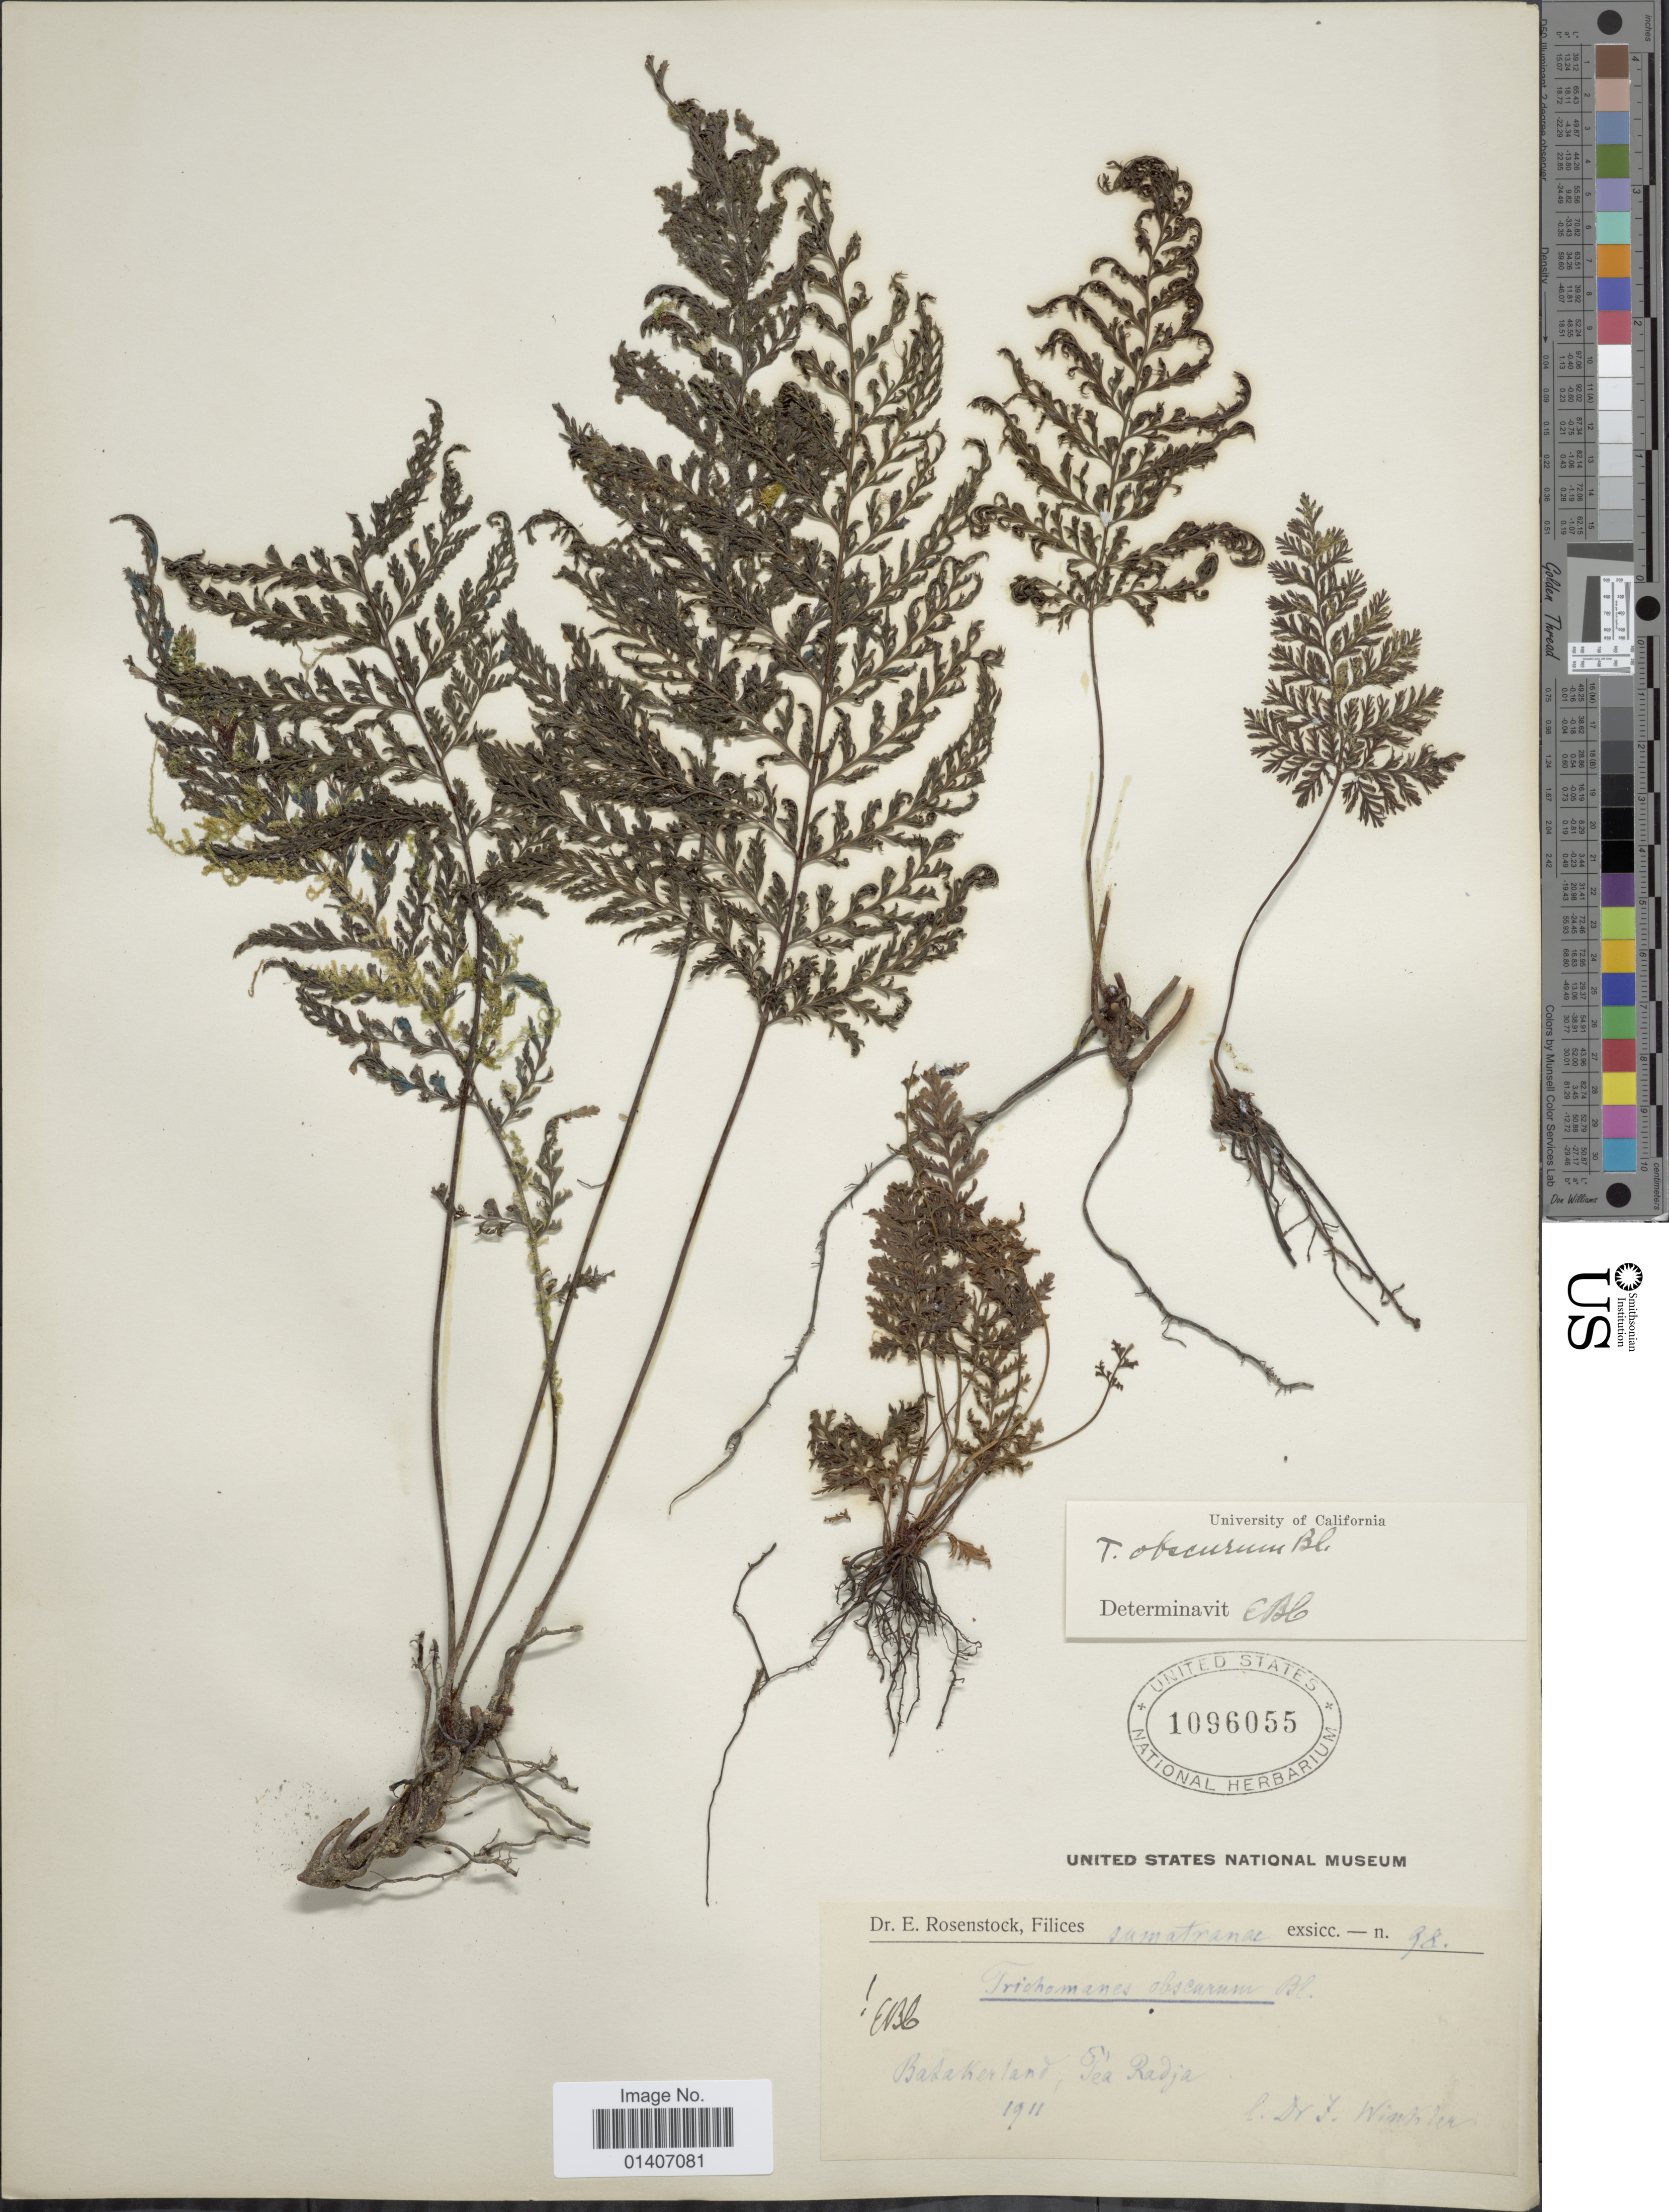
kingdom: Plantae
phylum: Tracheophyta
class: Polypodiopsida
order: Hymenophyllales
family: Hymenophyllaceae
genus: Abrodictyum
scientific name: Abrodictyum obscurum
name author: (Blume) Ebihara & K. Iwats.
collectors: F. Winkler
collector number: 98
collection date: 1911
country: Indonesia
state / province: Sumatra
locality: Filices Sumantranae, Basakerland, Tea Radja [interpreted]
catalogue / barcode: US 1096055